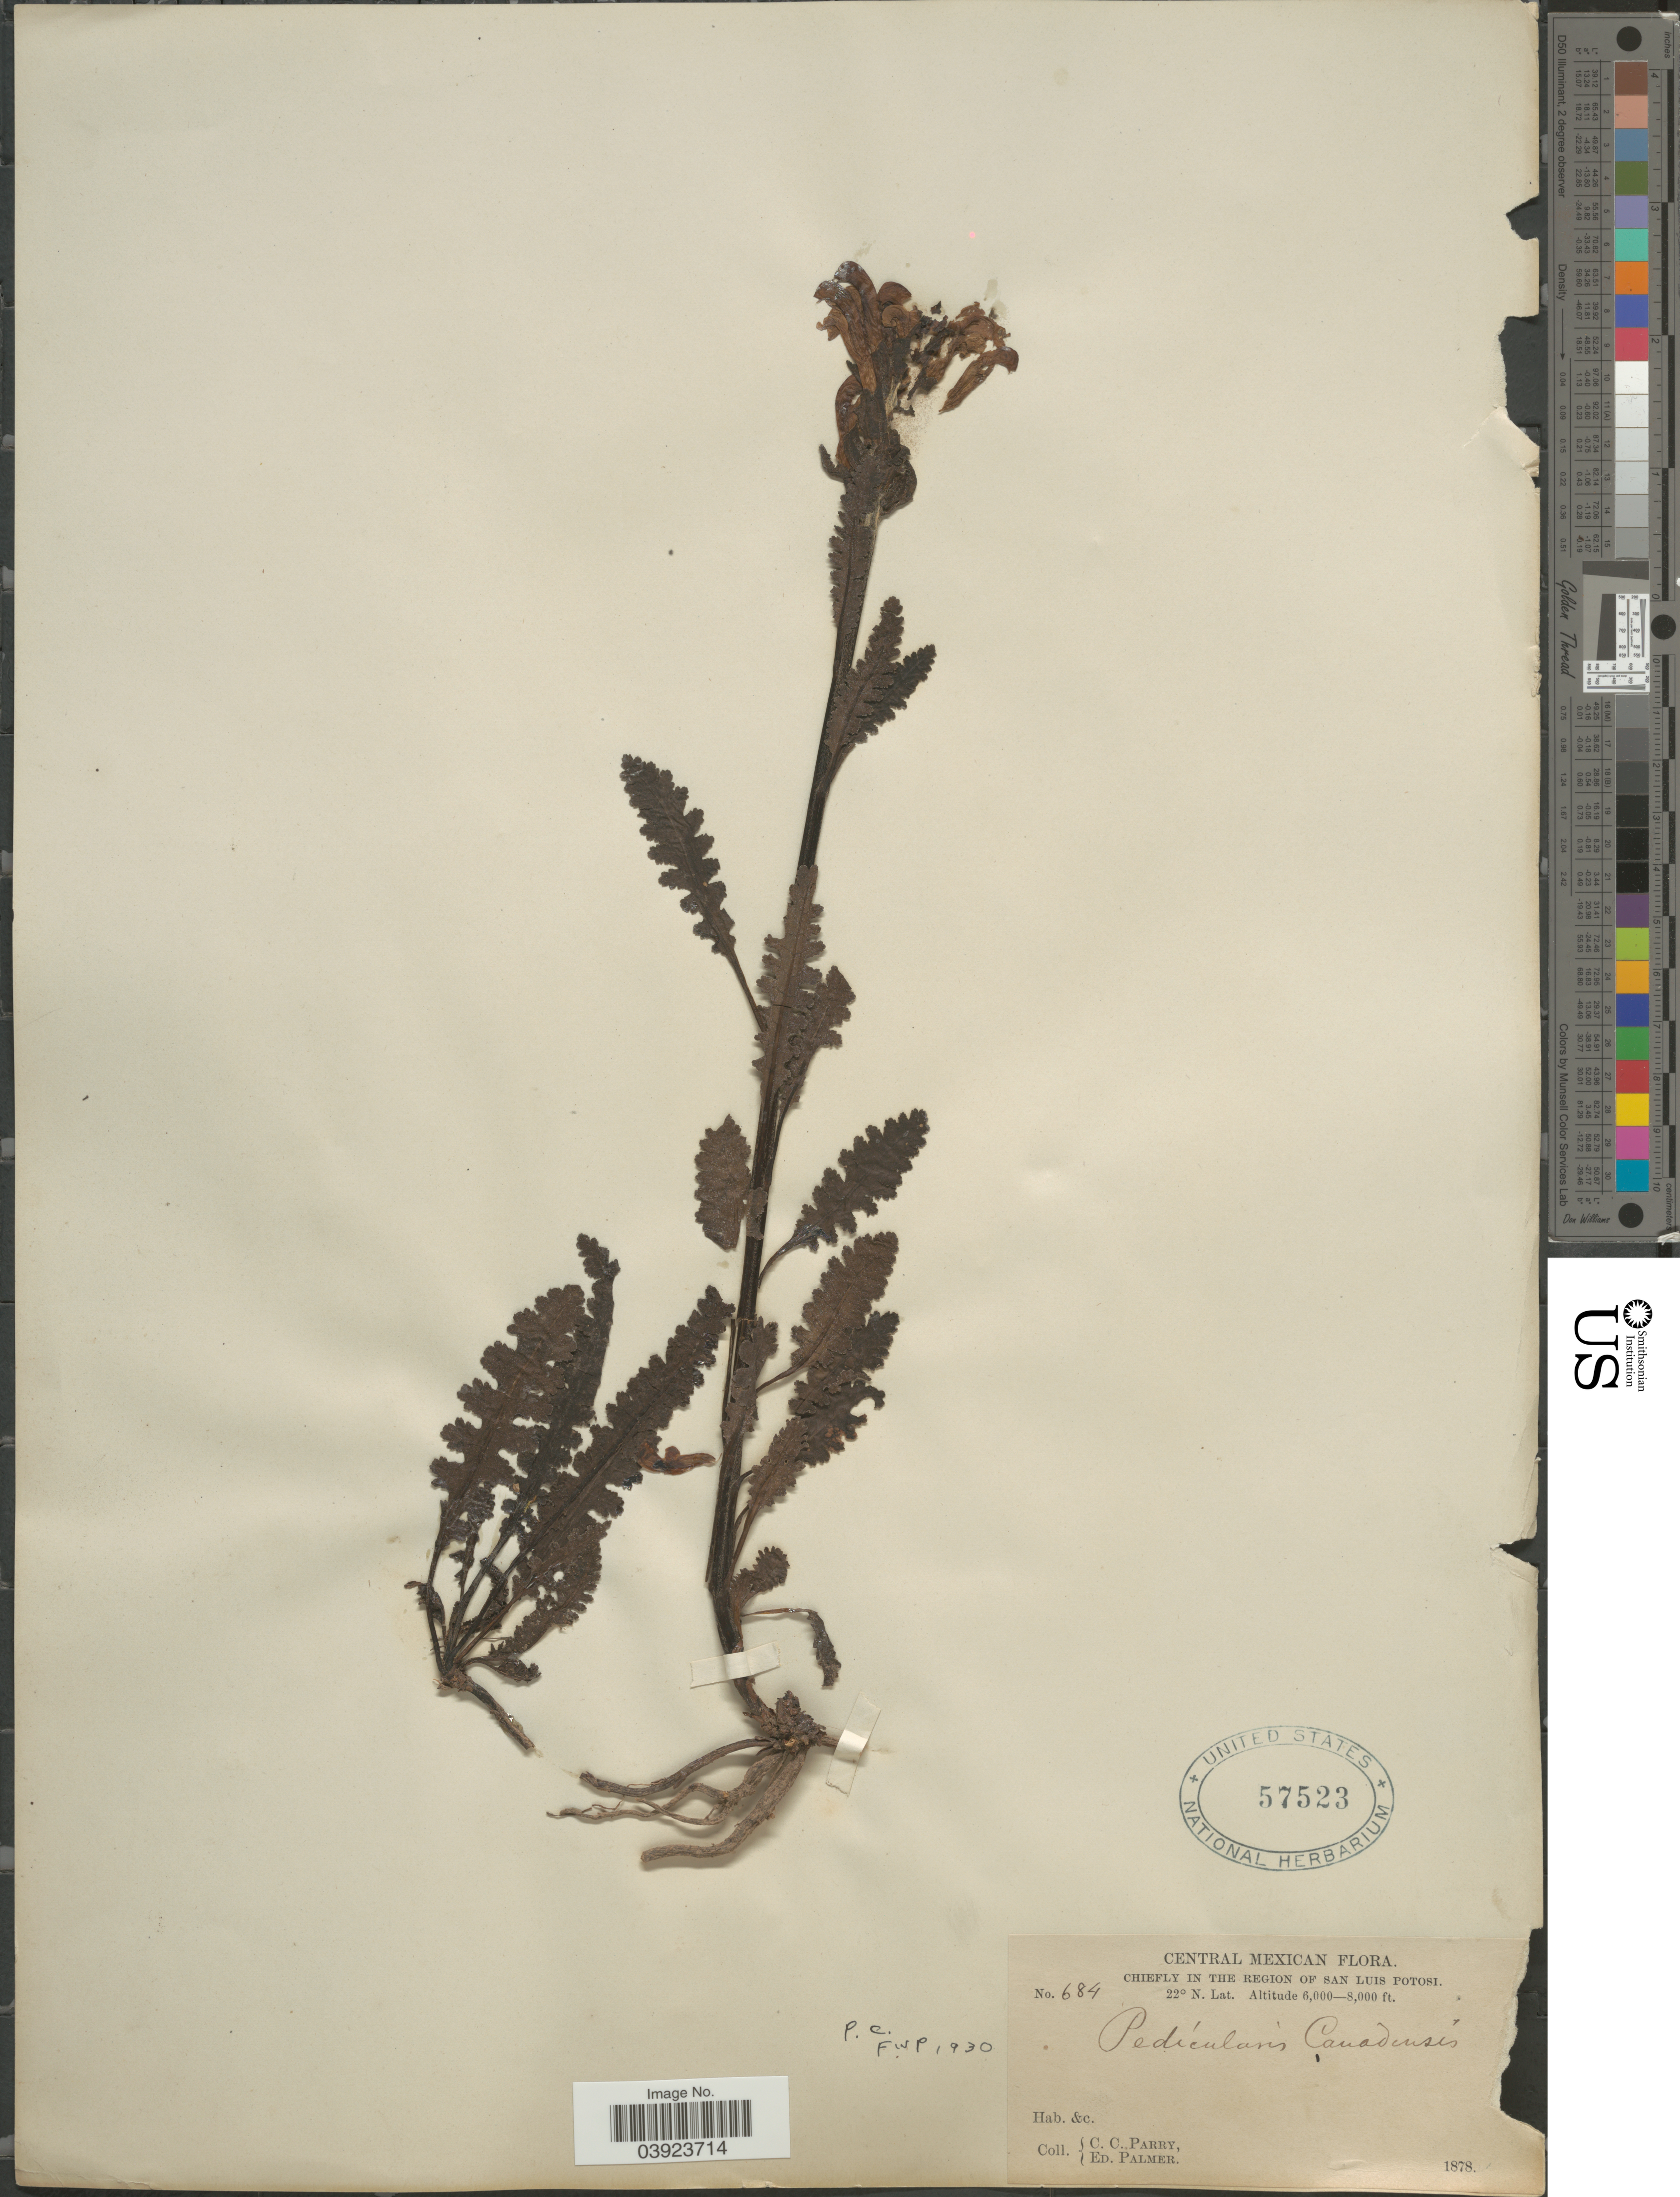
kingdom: Plantae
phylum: Tracheophyta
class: Magnoliopsida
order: Lamiales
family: Orobanchaceae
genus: Pedicularis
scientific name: Pedicularis canadensis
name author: L.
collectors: C. C. Parry & E. Palmer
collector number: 684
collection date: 1878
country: Mexico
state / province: San Luis Potosí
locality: In the region of San Luis Potosi.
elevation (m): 1829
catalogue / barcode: US 57523